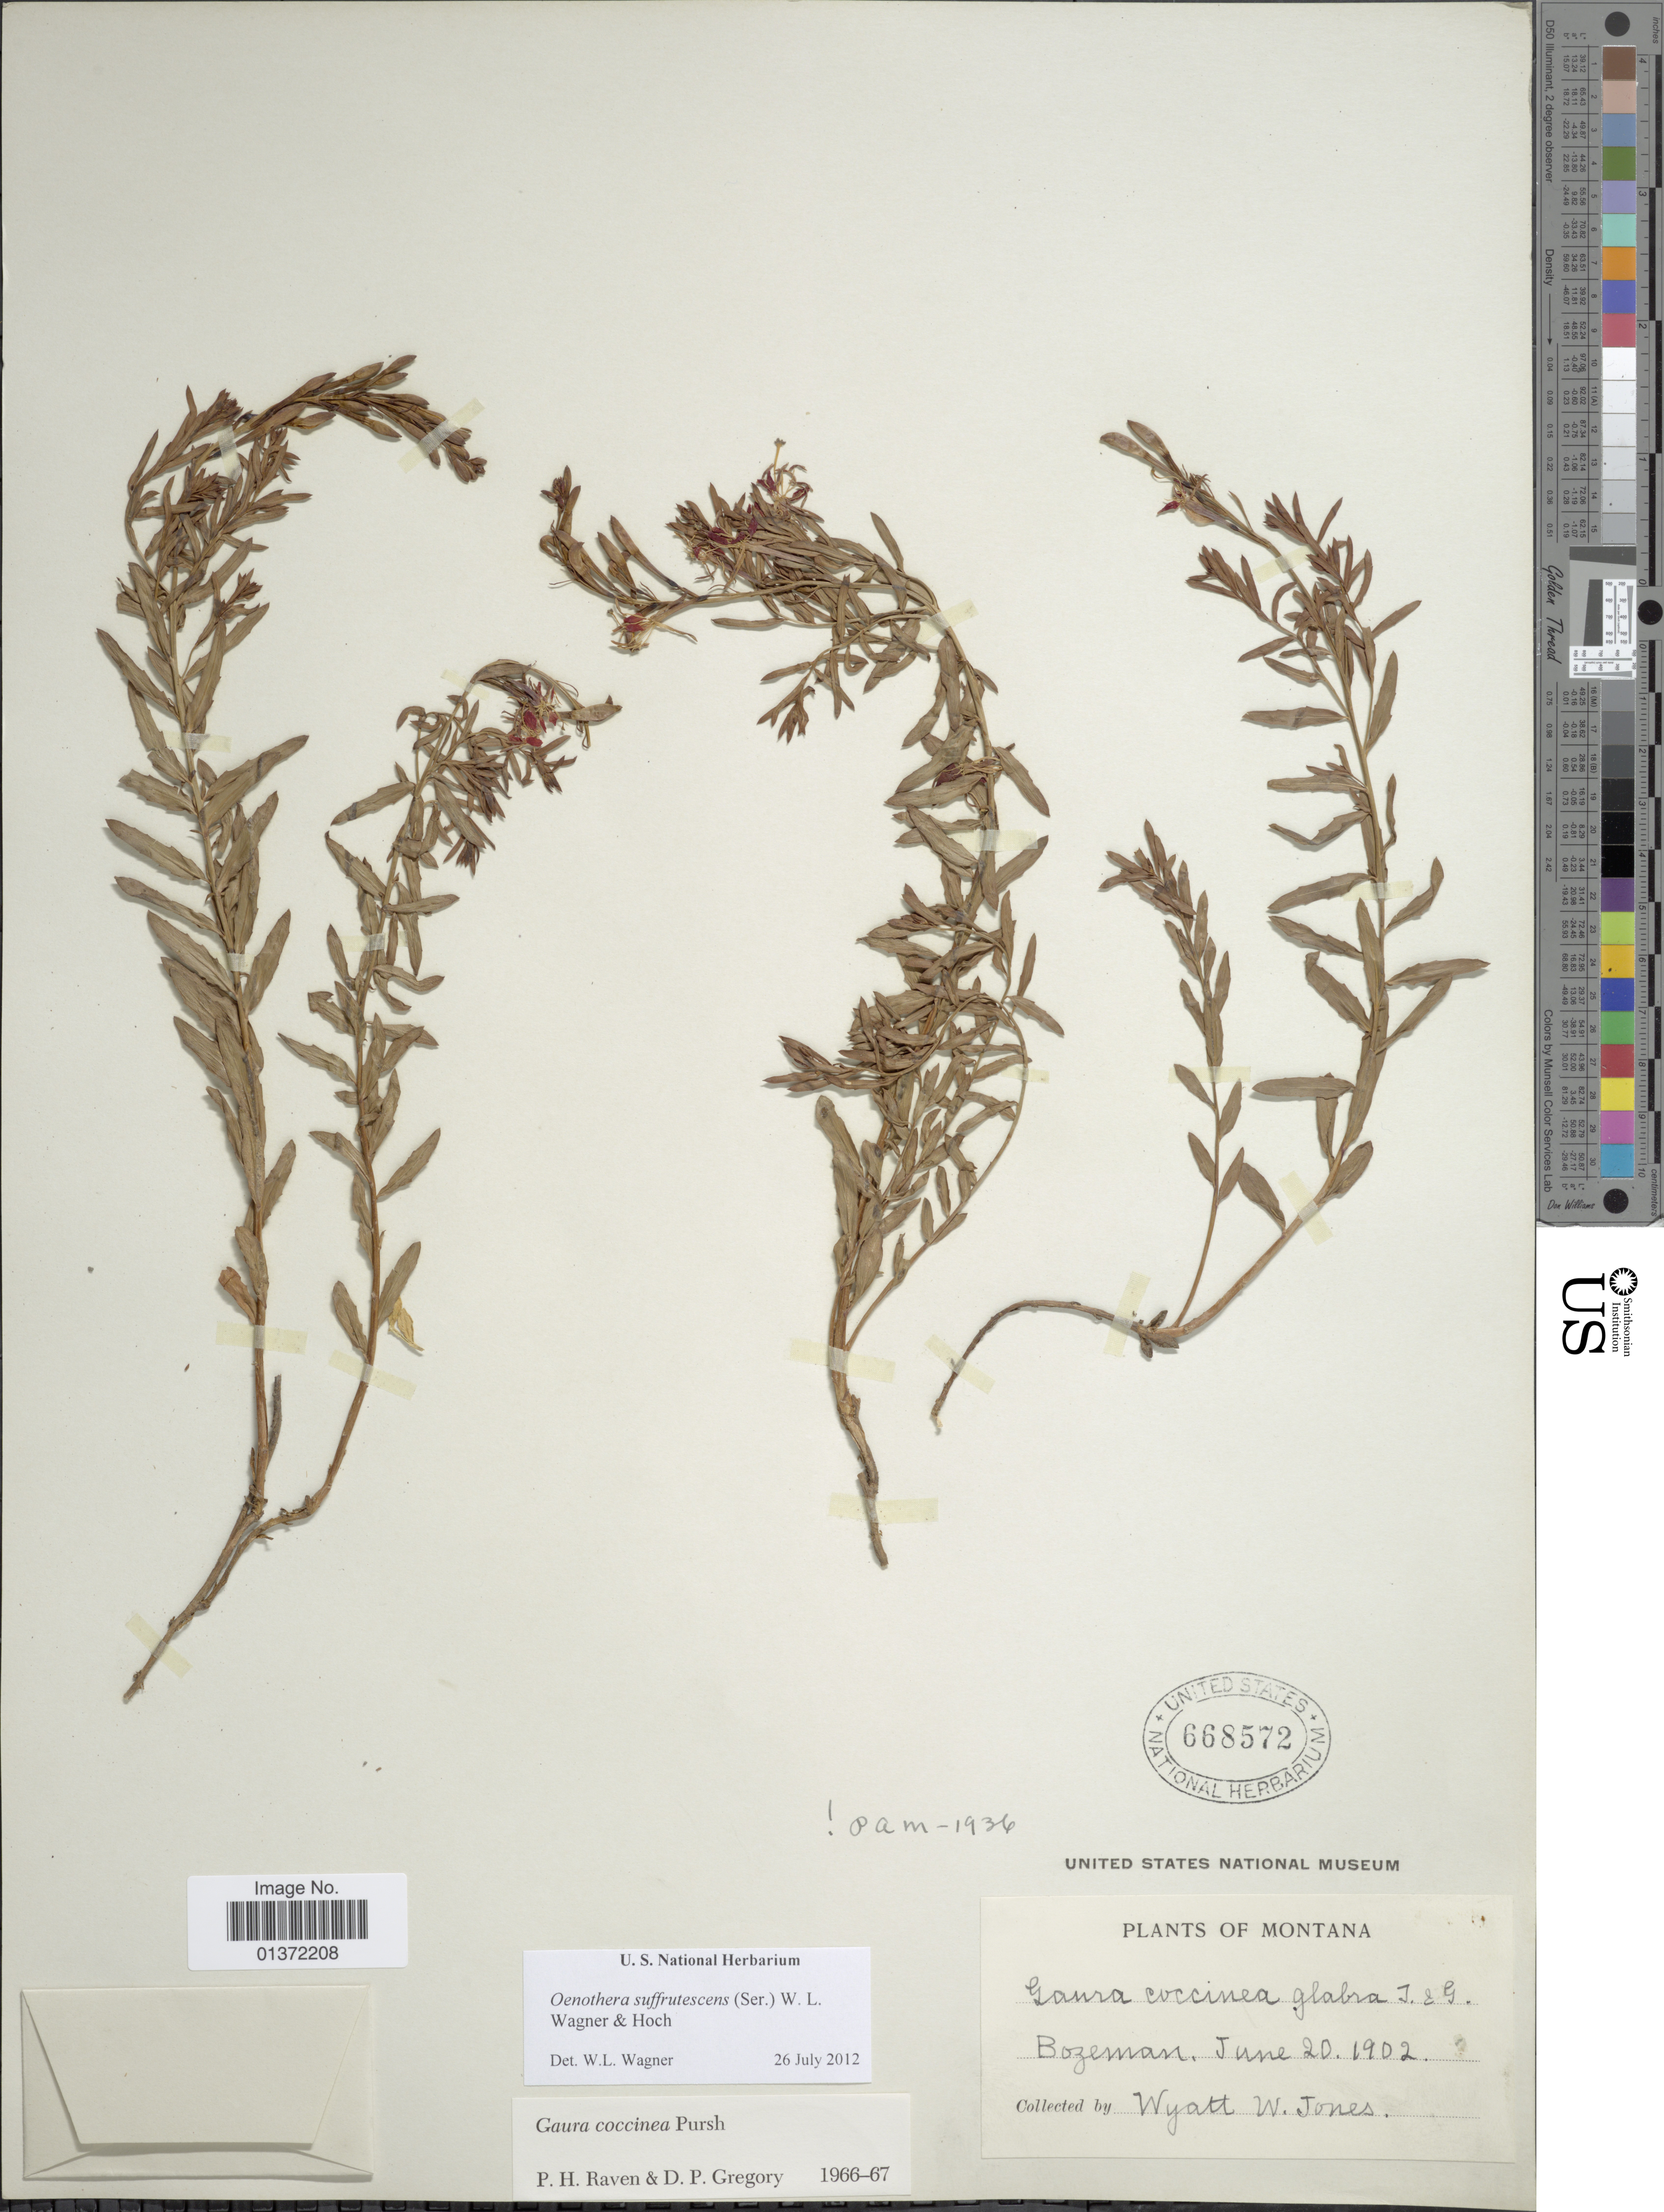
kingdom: Plantae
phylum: Tracheophyta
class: Magnoliopsida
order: Myrtales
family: Onagraceae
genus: Oenothera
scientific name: Oenothera suffrutescens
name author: (Ser.) W.L. Wagner & Hoch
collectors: W. W. Jones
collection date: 1902-06-20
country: United States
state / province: Montana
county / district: Gallatin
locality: Bozeman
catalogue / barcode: US 668572